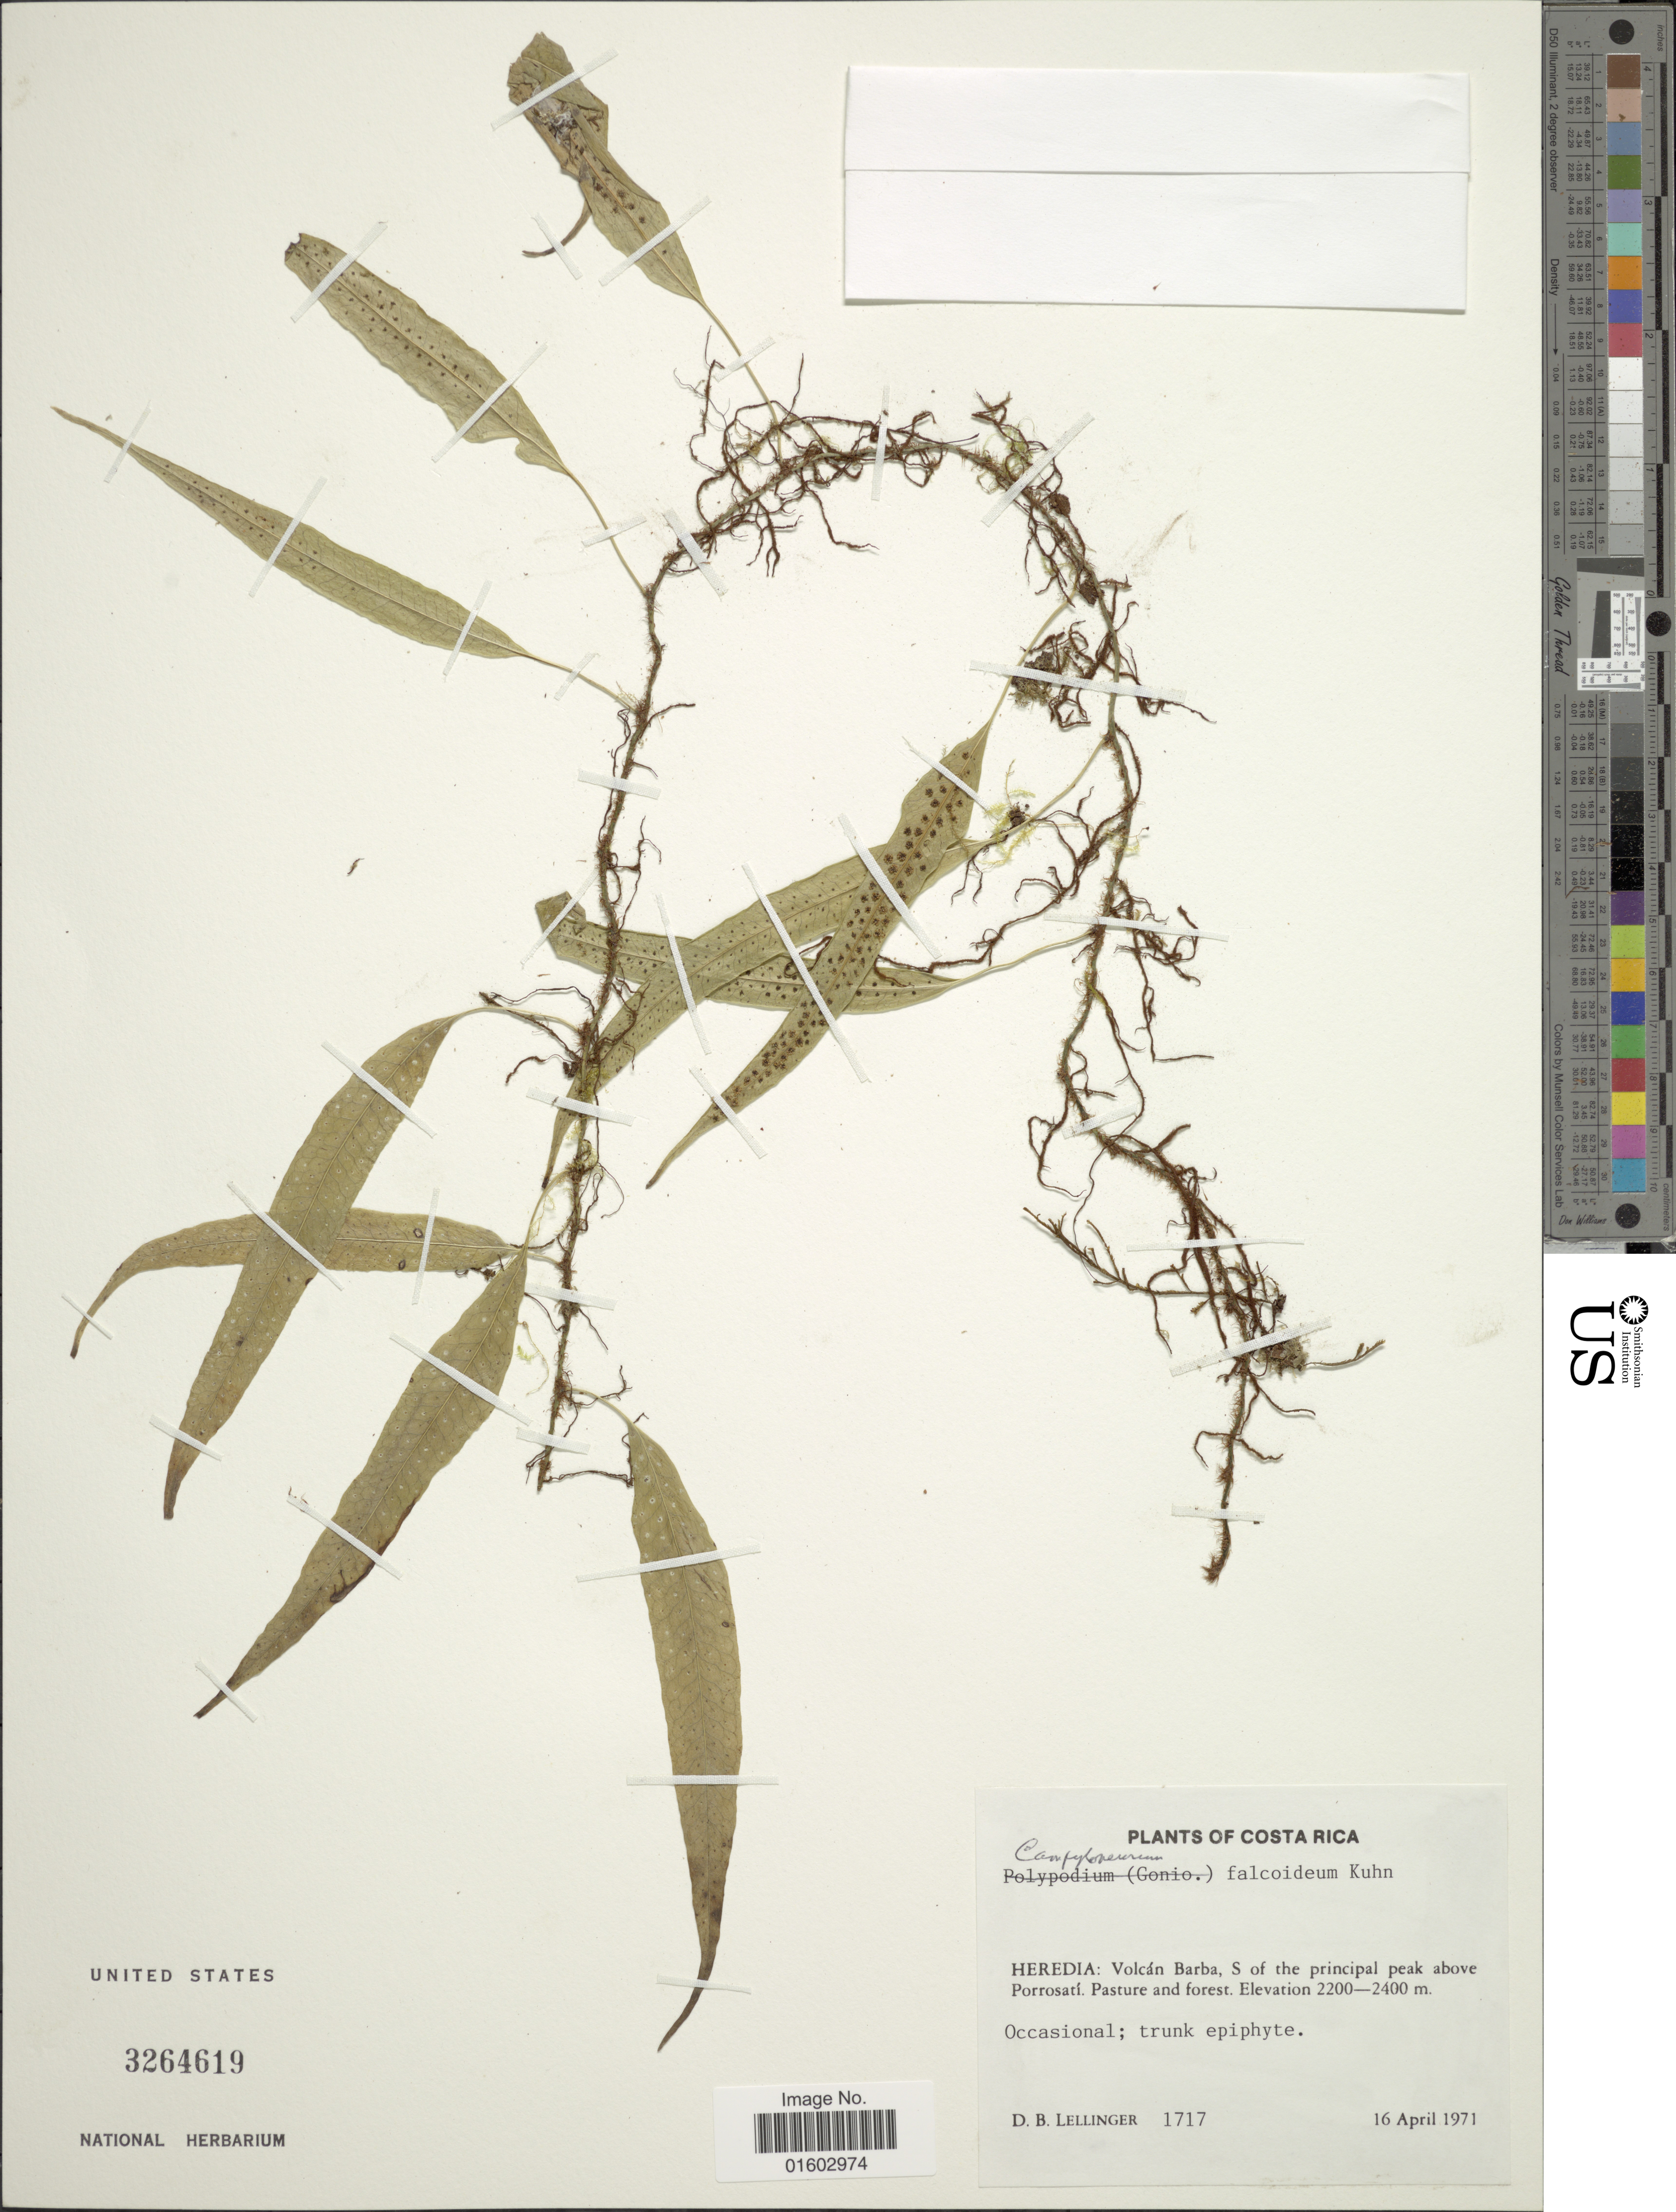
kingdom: Plantae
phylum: Tracheophyta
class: Polypodiopsida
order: Polypodiales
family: Polypodiaceae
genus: Campyloneurum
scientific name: Campyloneurum falcoideum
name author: (Kuhn ex Hieron.) M. Mey. ex Lellinger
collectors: D. B. Lellinger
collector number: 1717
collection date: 1971-04-16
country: Costa Rica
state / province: Heredia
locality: Volcan Barba, S of the principal peak above Porrosati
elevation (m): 2200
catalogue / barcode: US 3264619